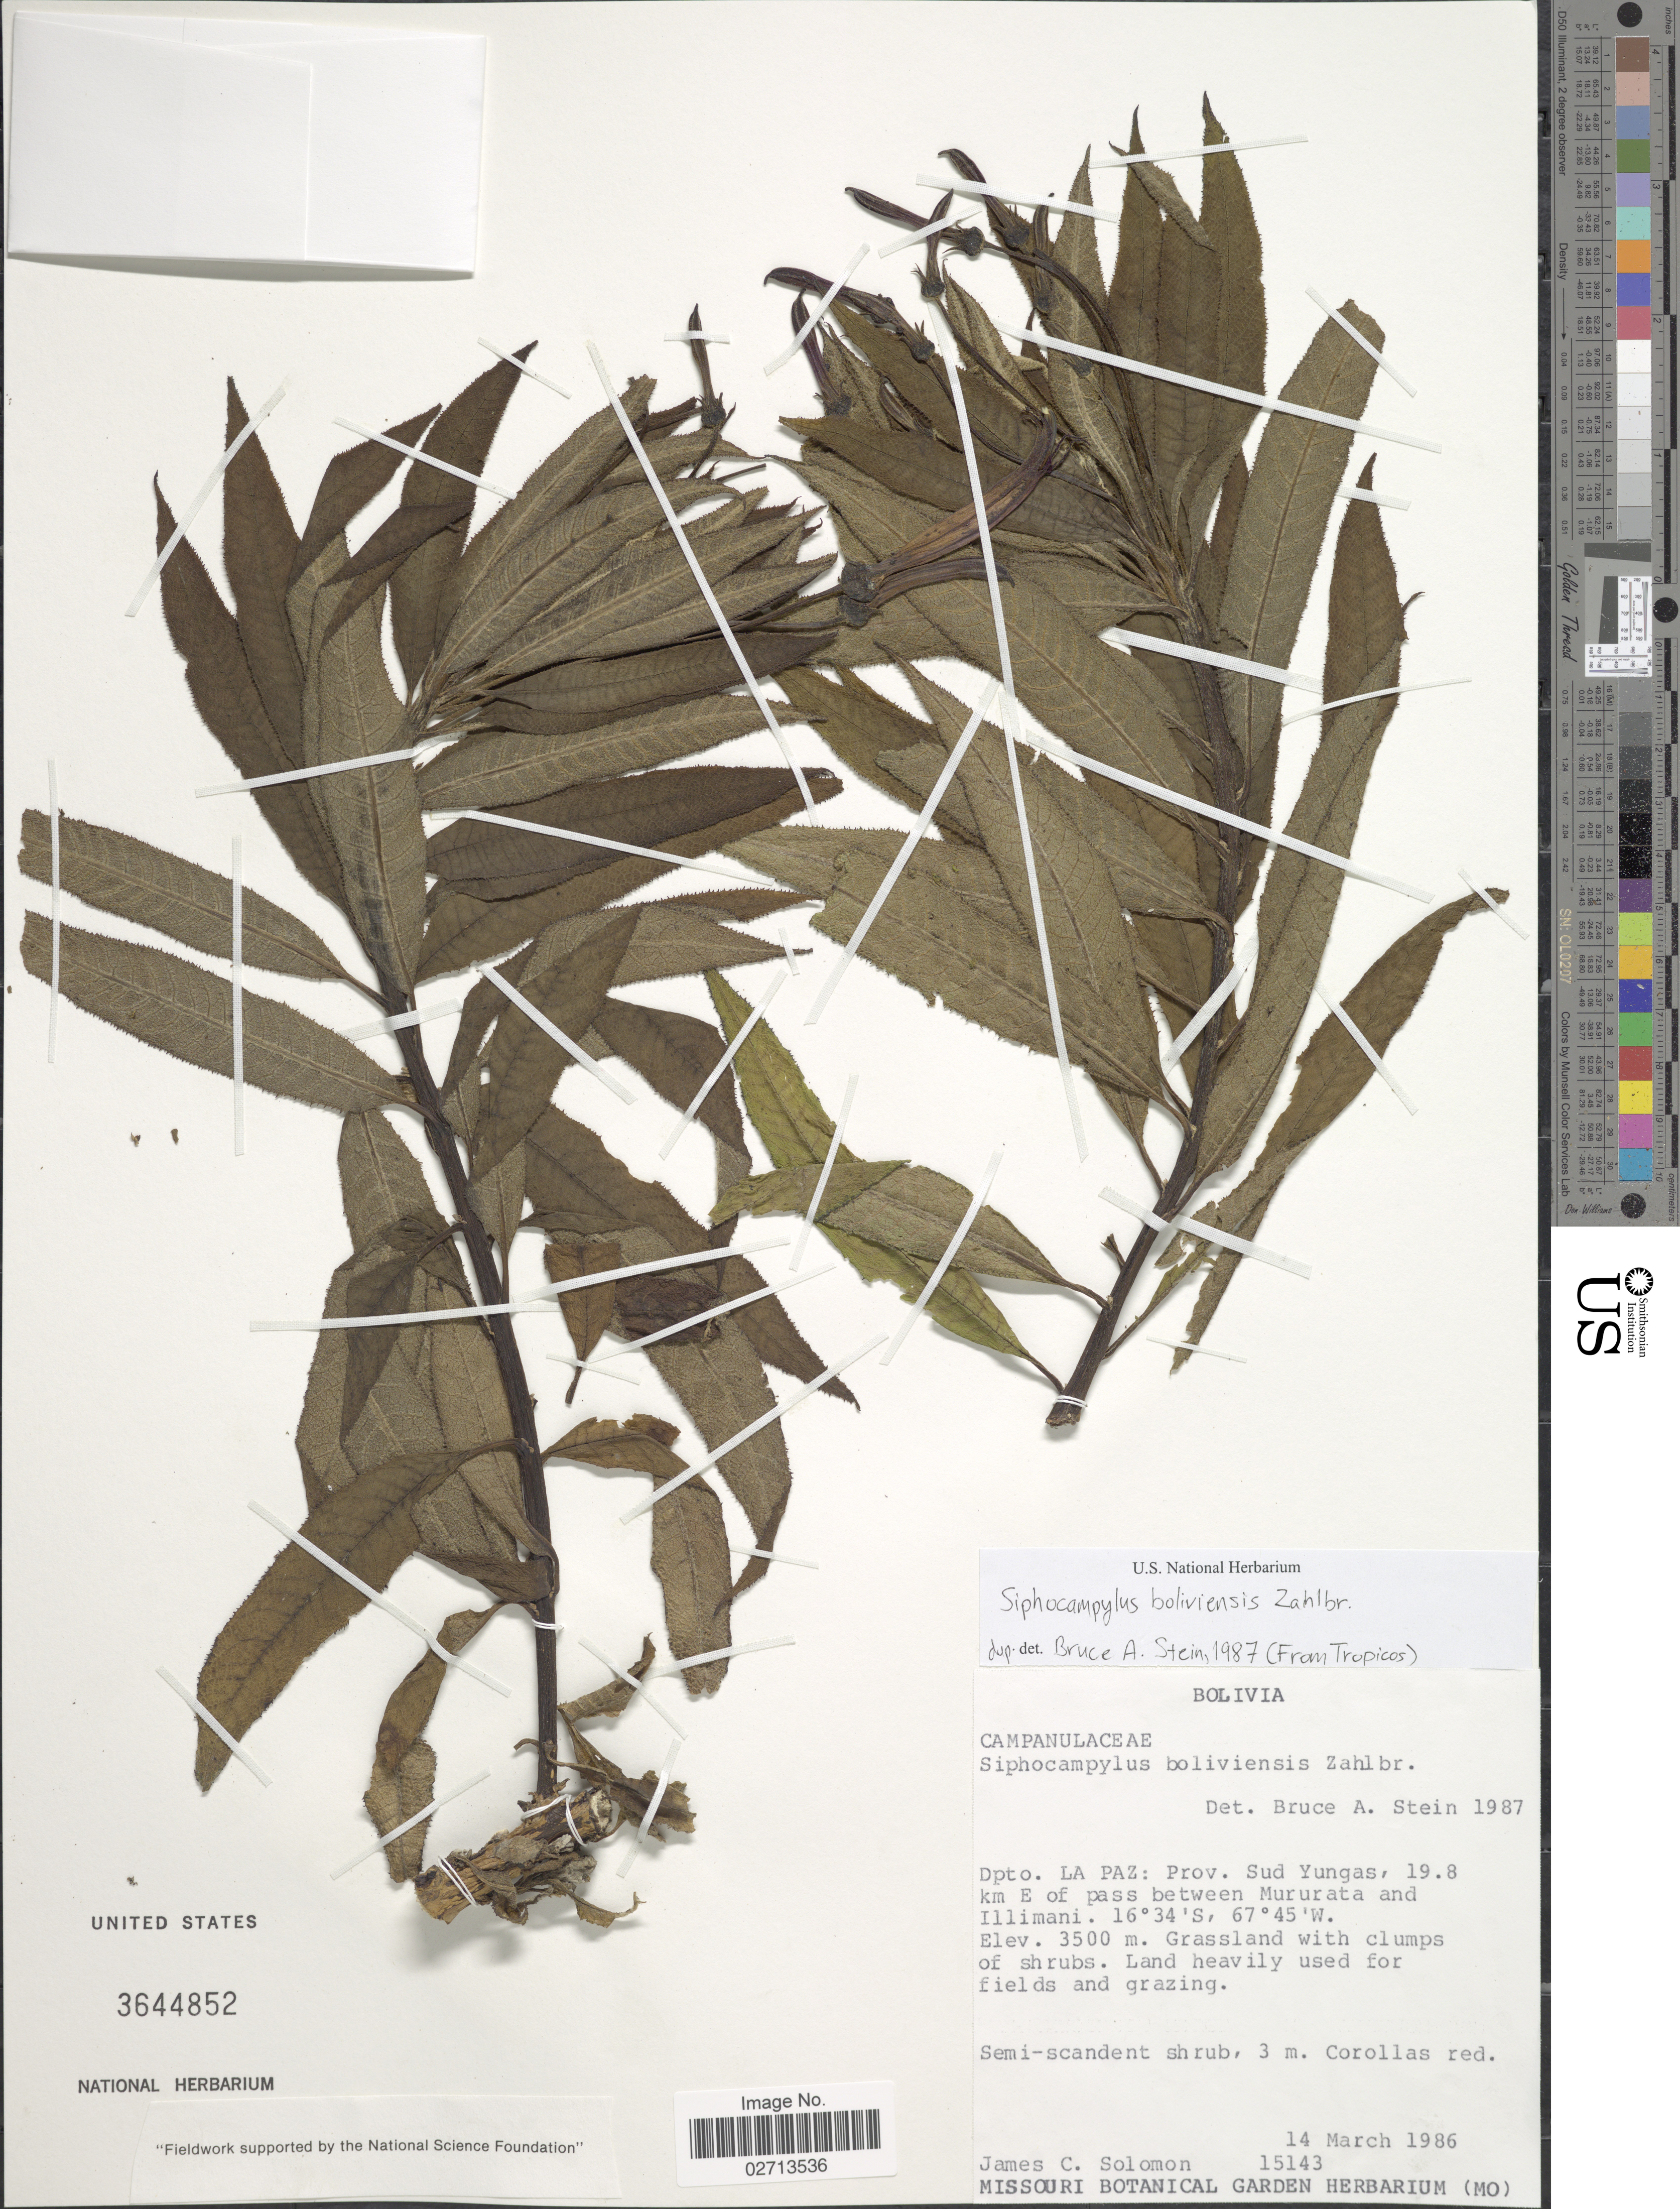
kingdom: Plantae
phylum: Tracheophyta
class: Magnoliopsida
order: Asterales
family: Campanulaceae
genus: Siphocampylus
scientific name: Siphocampylus boliviensis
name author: Zahlbr.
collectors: J. C. Solomon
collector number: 15143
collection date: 1986-03-14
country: Bolivia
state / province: La Paz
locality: Prov. Sud Yungas, 19.8 km E of pass between Mururata and Illimani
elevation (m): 3500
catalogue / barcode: US 3644852